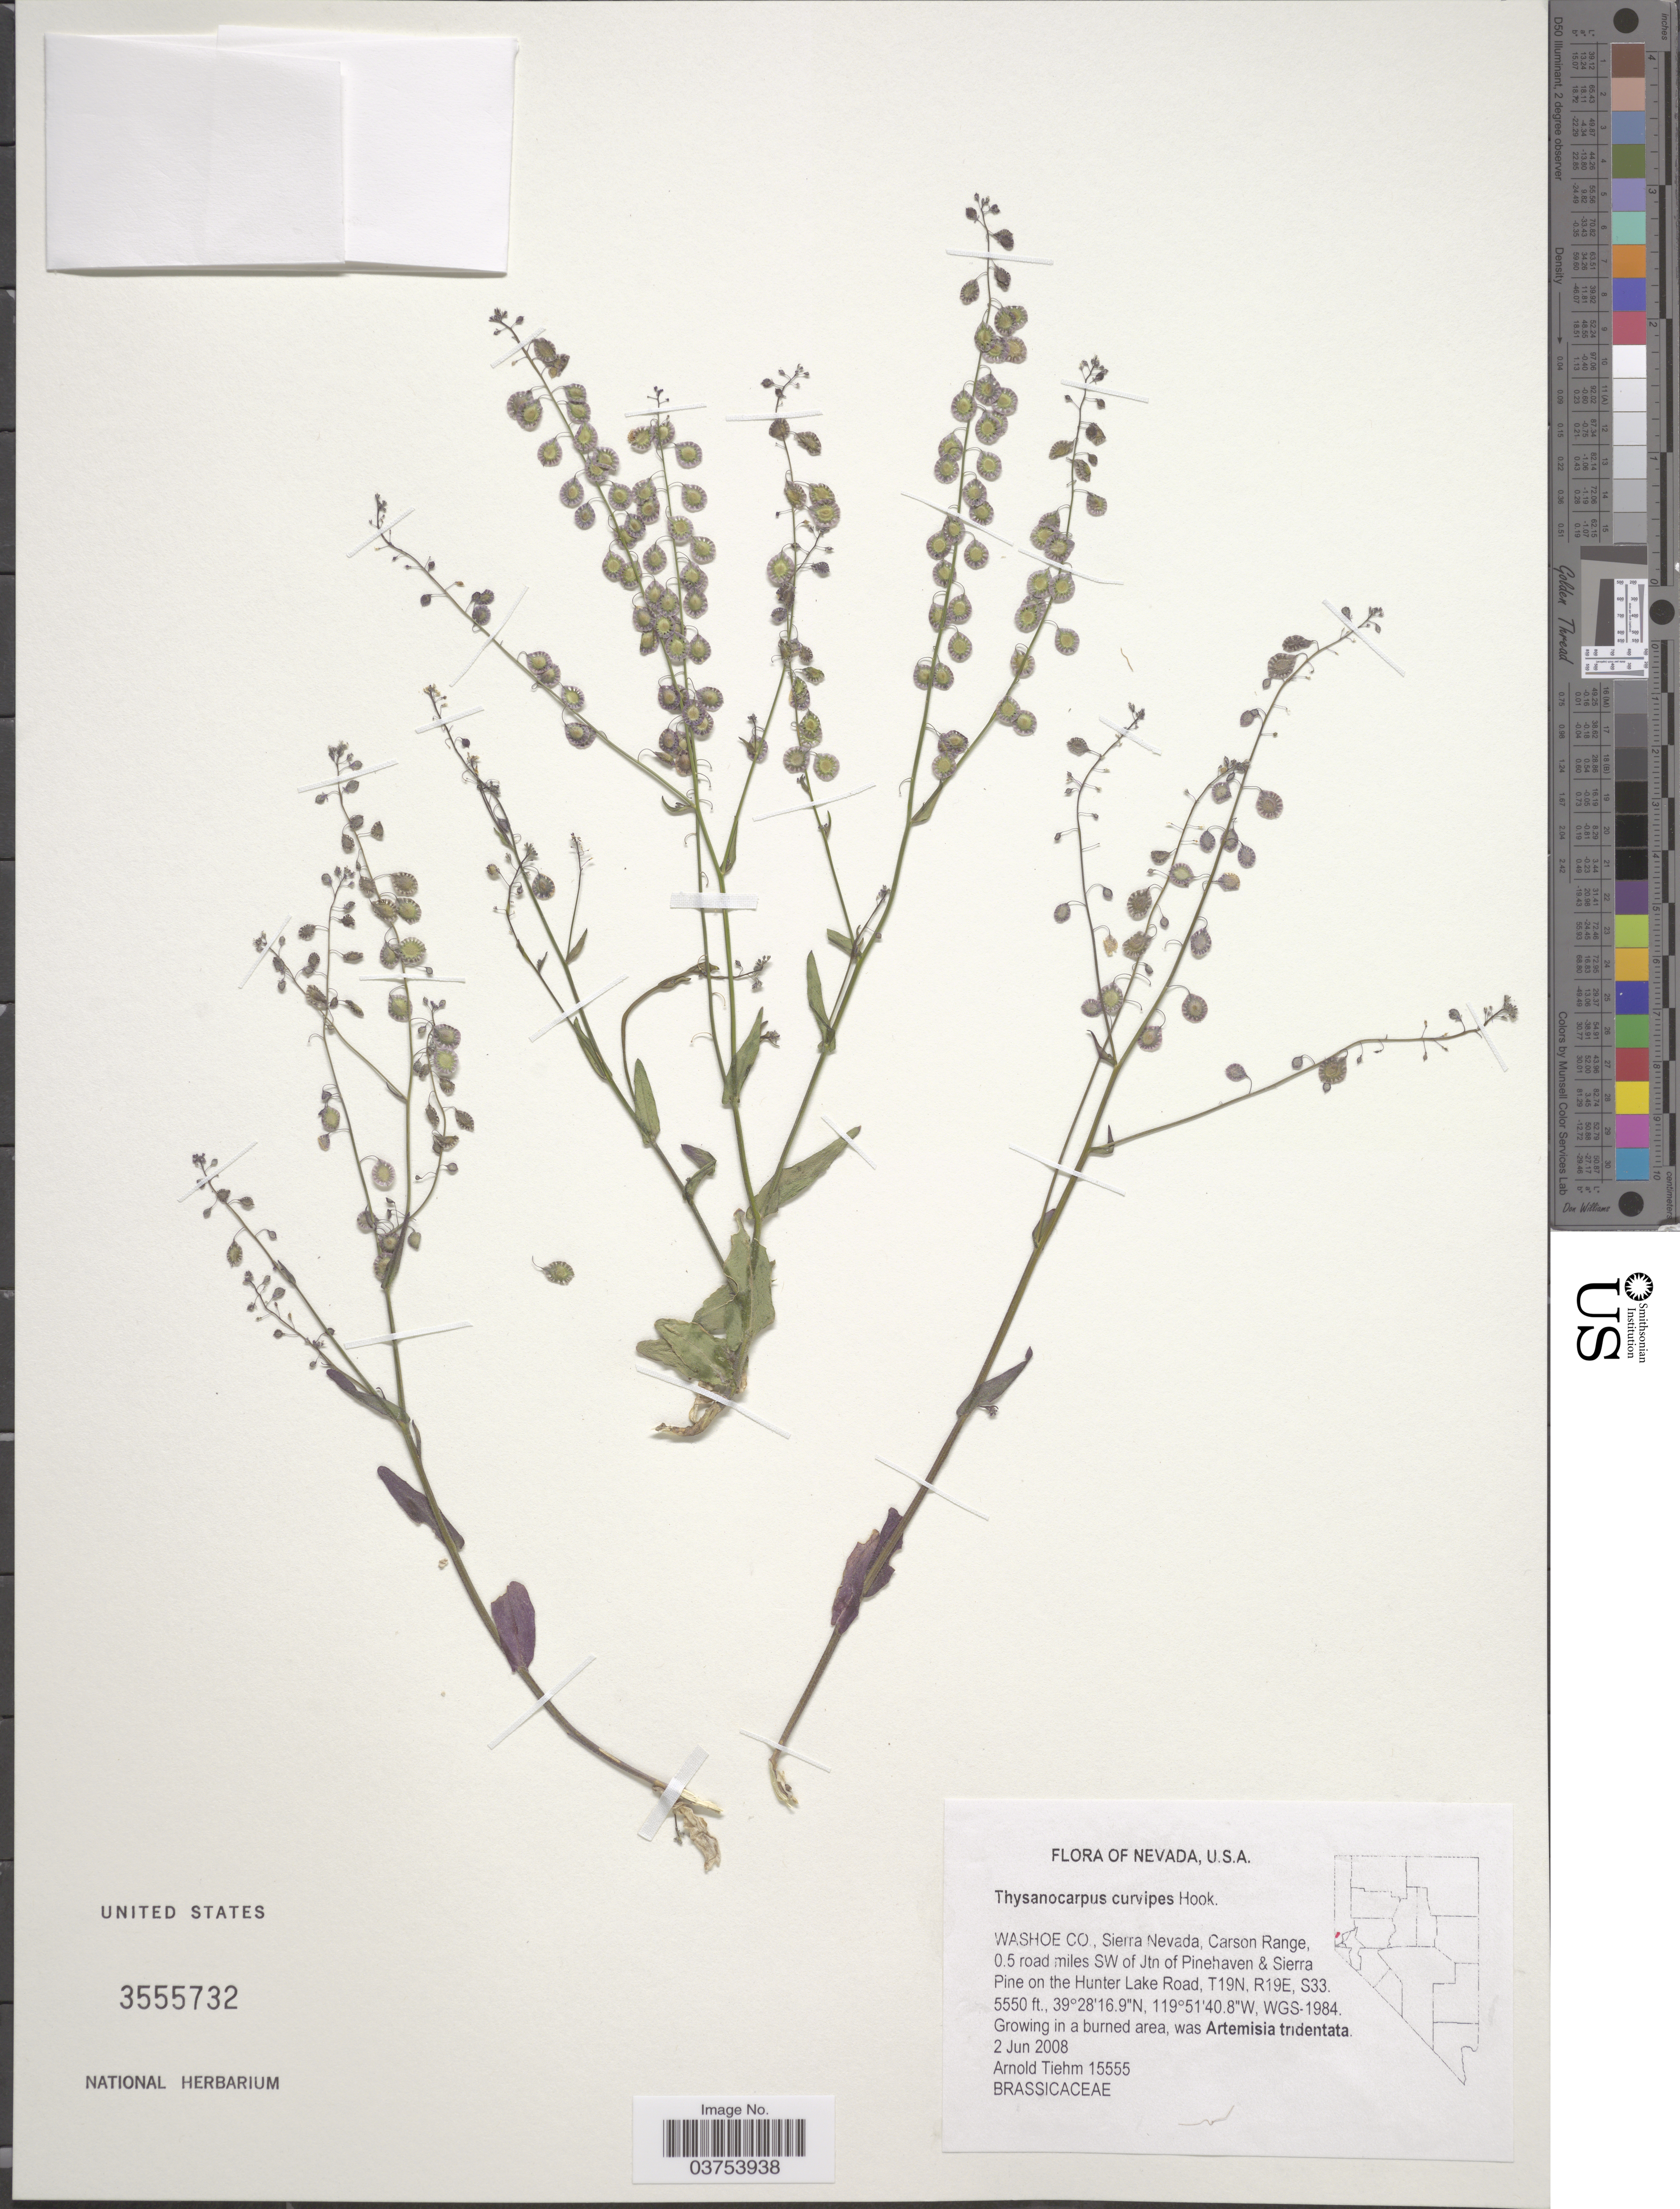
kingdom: Plantae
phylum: Tracheophyta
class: Magnoliopsida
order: Brassicales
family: Brassicaceae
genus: Thysanocarpus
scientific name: Thysanocarpus curvipes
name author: Hook.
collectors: A. Tiehm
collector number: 15555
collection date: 2008-06-02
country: United States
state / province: Nevada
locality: Washoe Co., Sierra Nevada, Carson Range, 0.5 road miles SW of Jtn of Pinehaven & Sierra Pine on the Hunter Lake Road, T19N, R19E, S33. WGS-1984.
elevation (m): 1692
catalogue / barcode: US 3555732